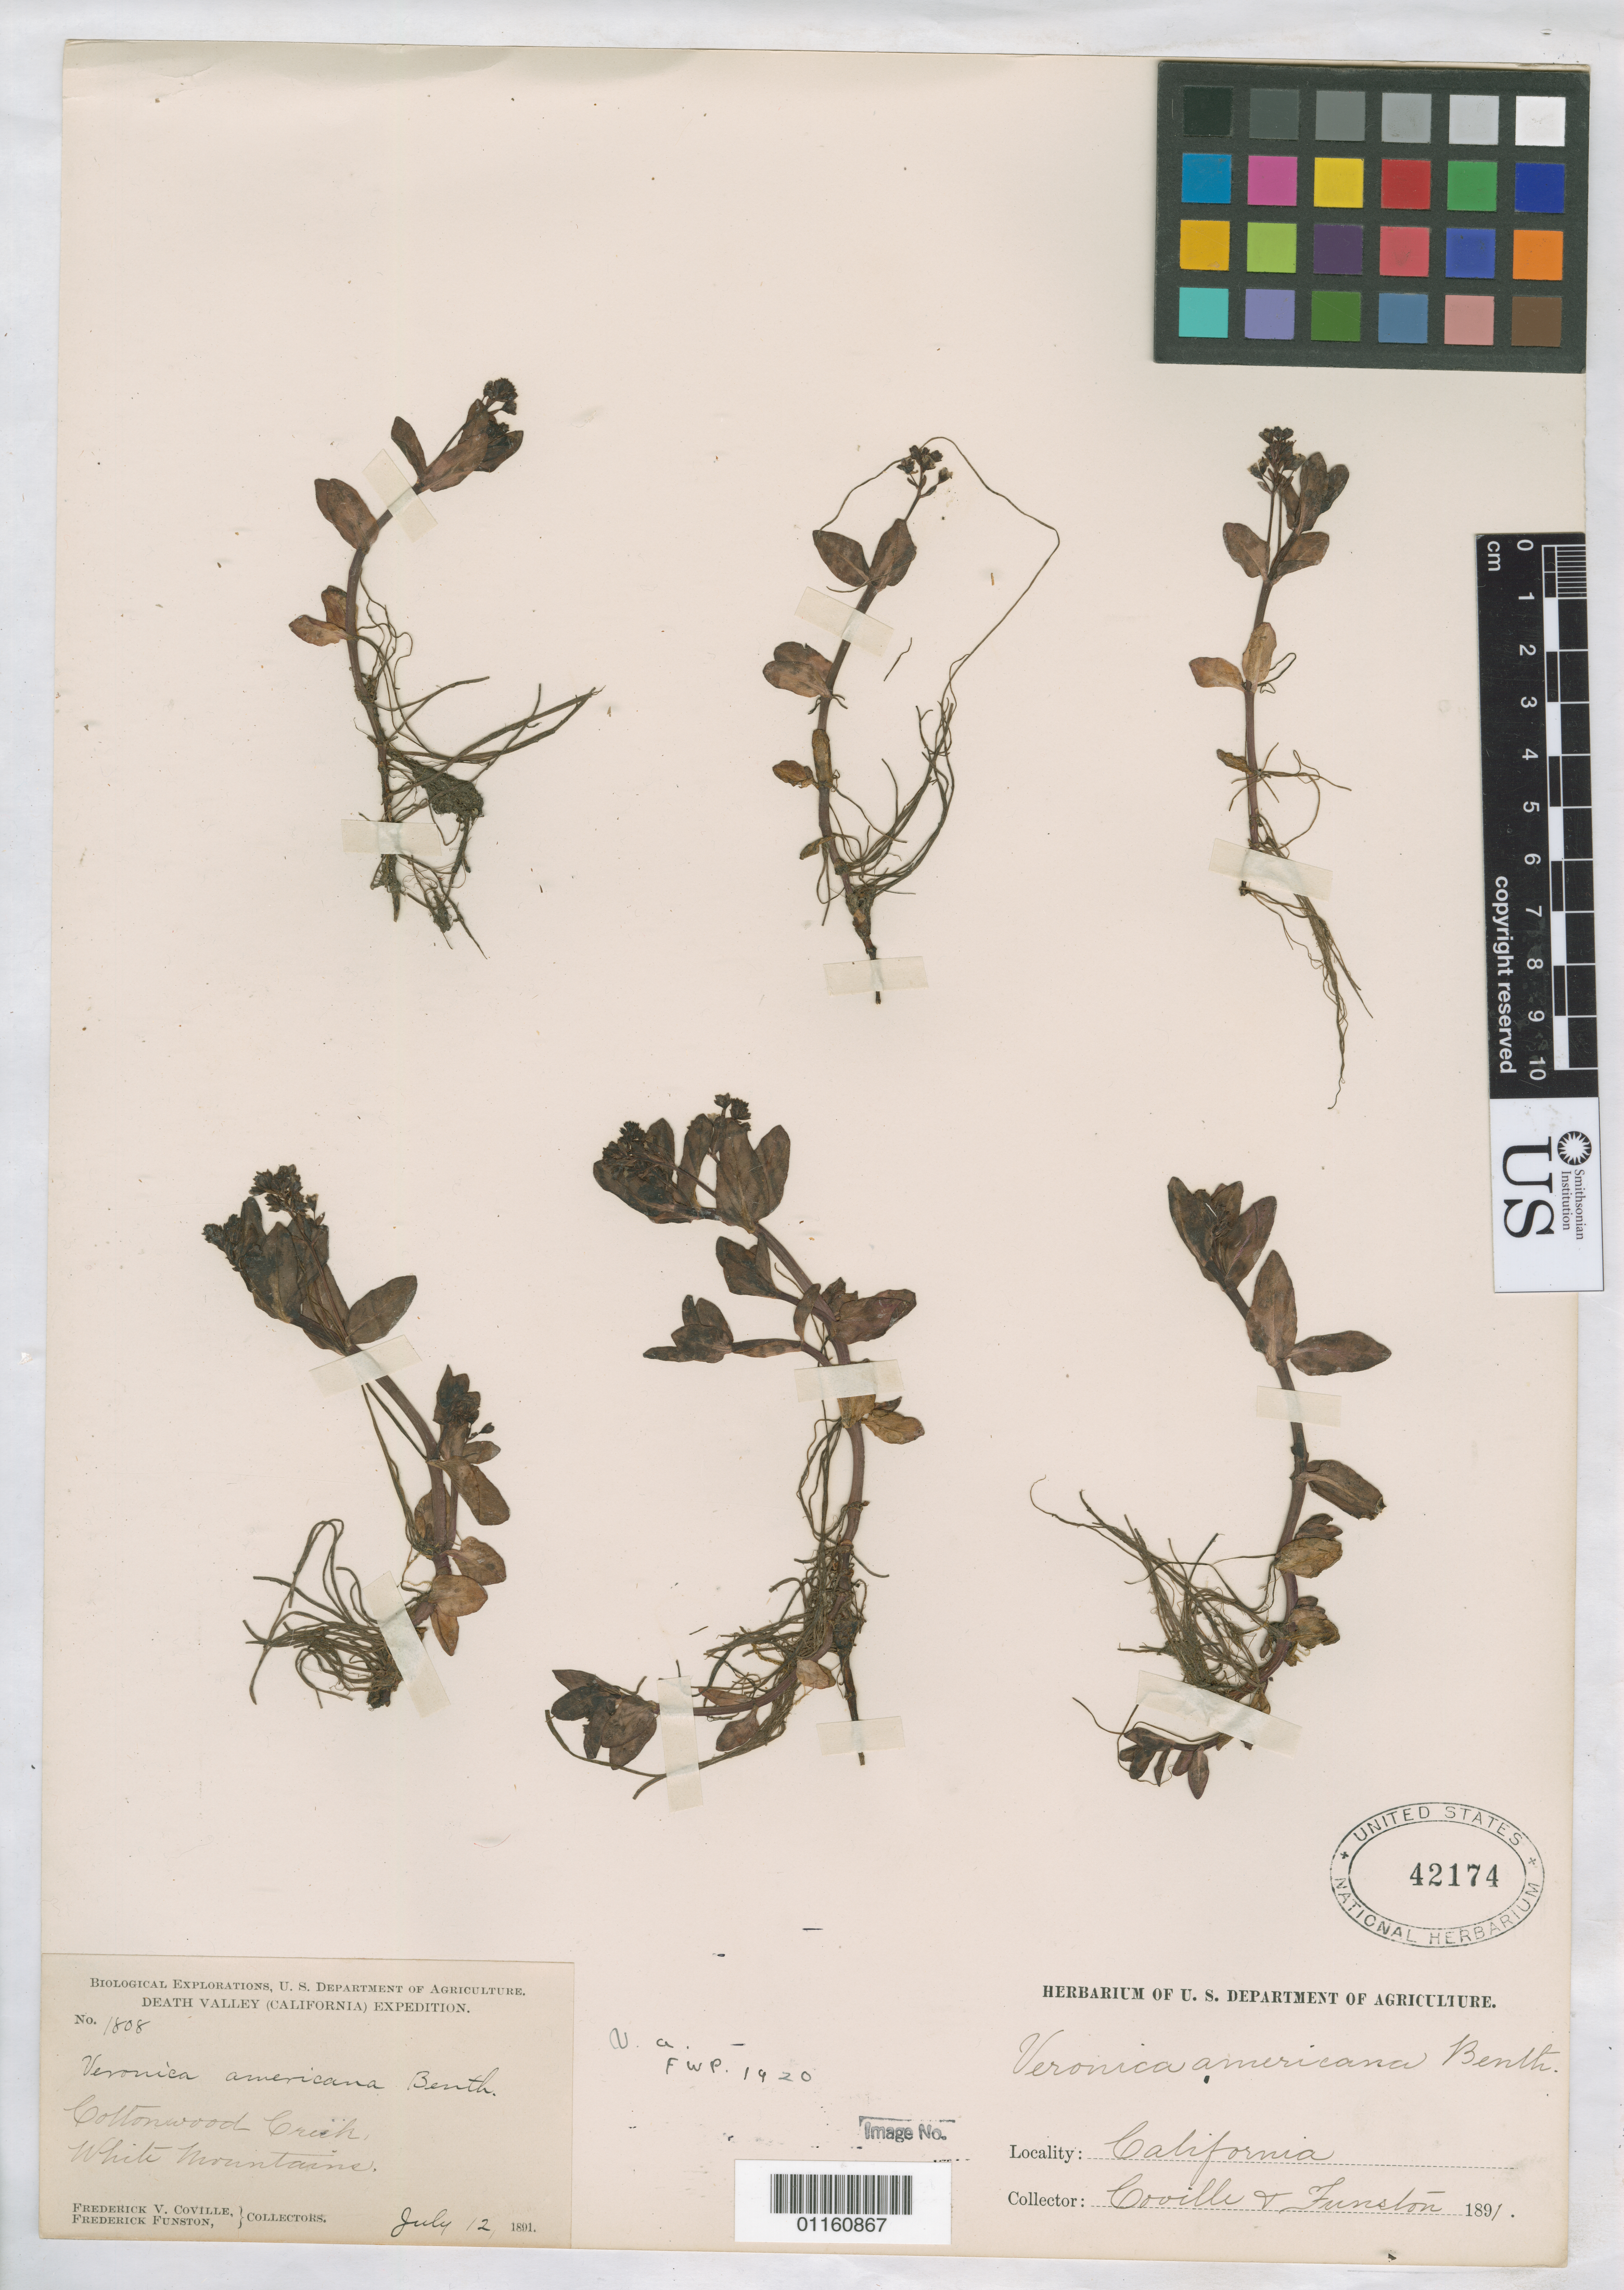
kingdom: Plantae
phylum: Tracheophyta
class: Magnoliopsida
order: Lamiales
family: Plantaginaceae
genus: Veronica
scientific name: Veronica americana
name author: Schwein. ex Benth.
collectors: F. V. Coville & F. Funston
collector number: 1808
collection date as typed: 12 Jul 1891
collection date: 1891-07-12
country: United States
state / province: California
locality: Cottonwood Creek, White Mountains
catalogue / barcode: US 42174